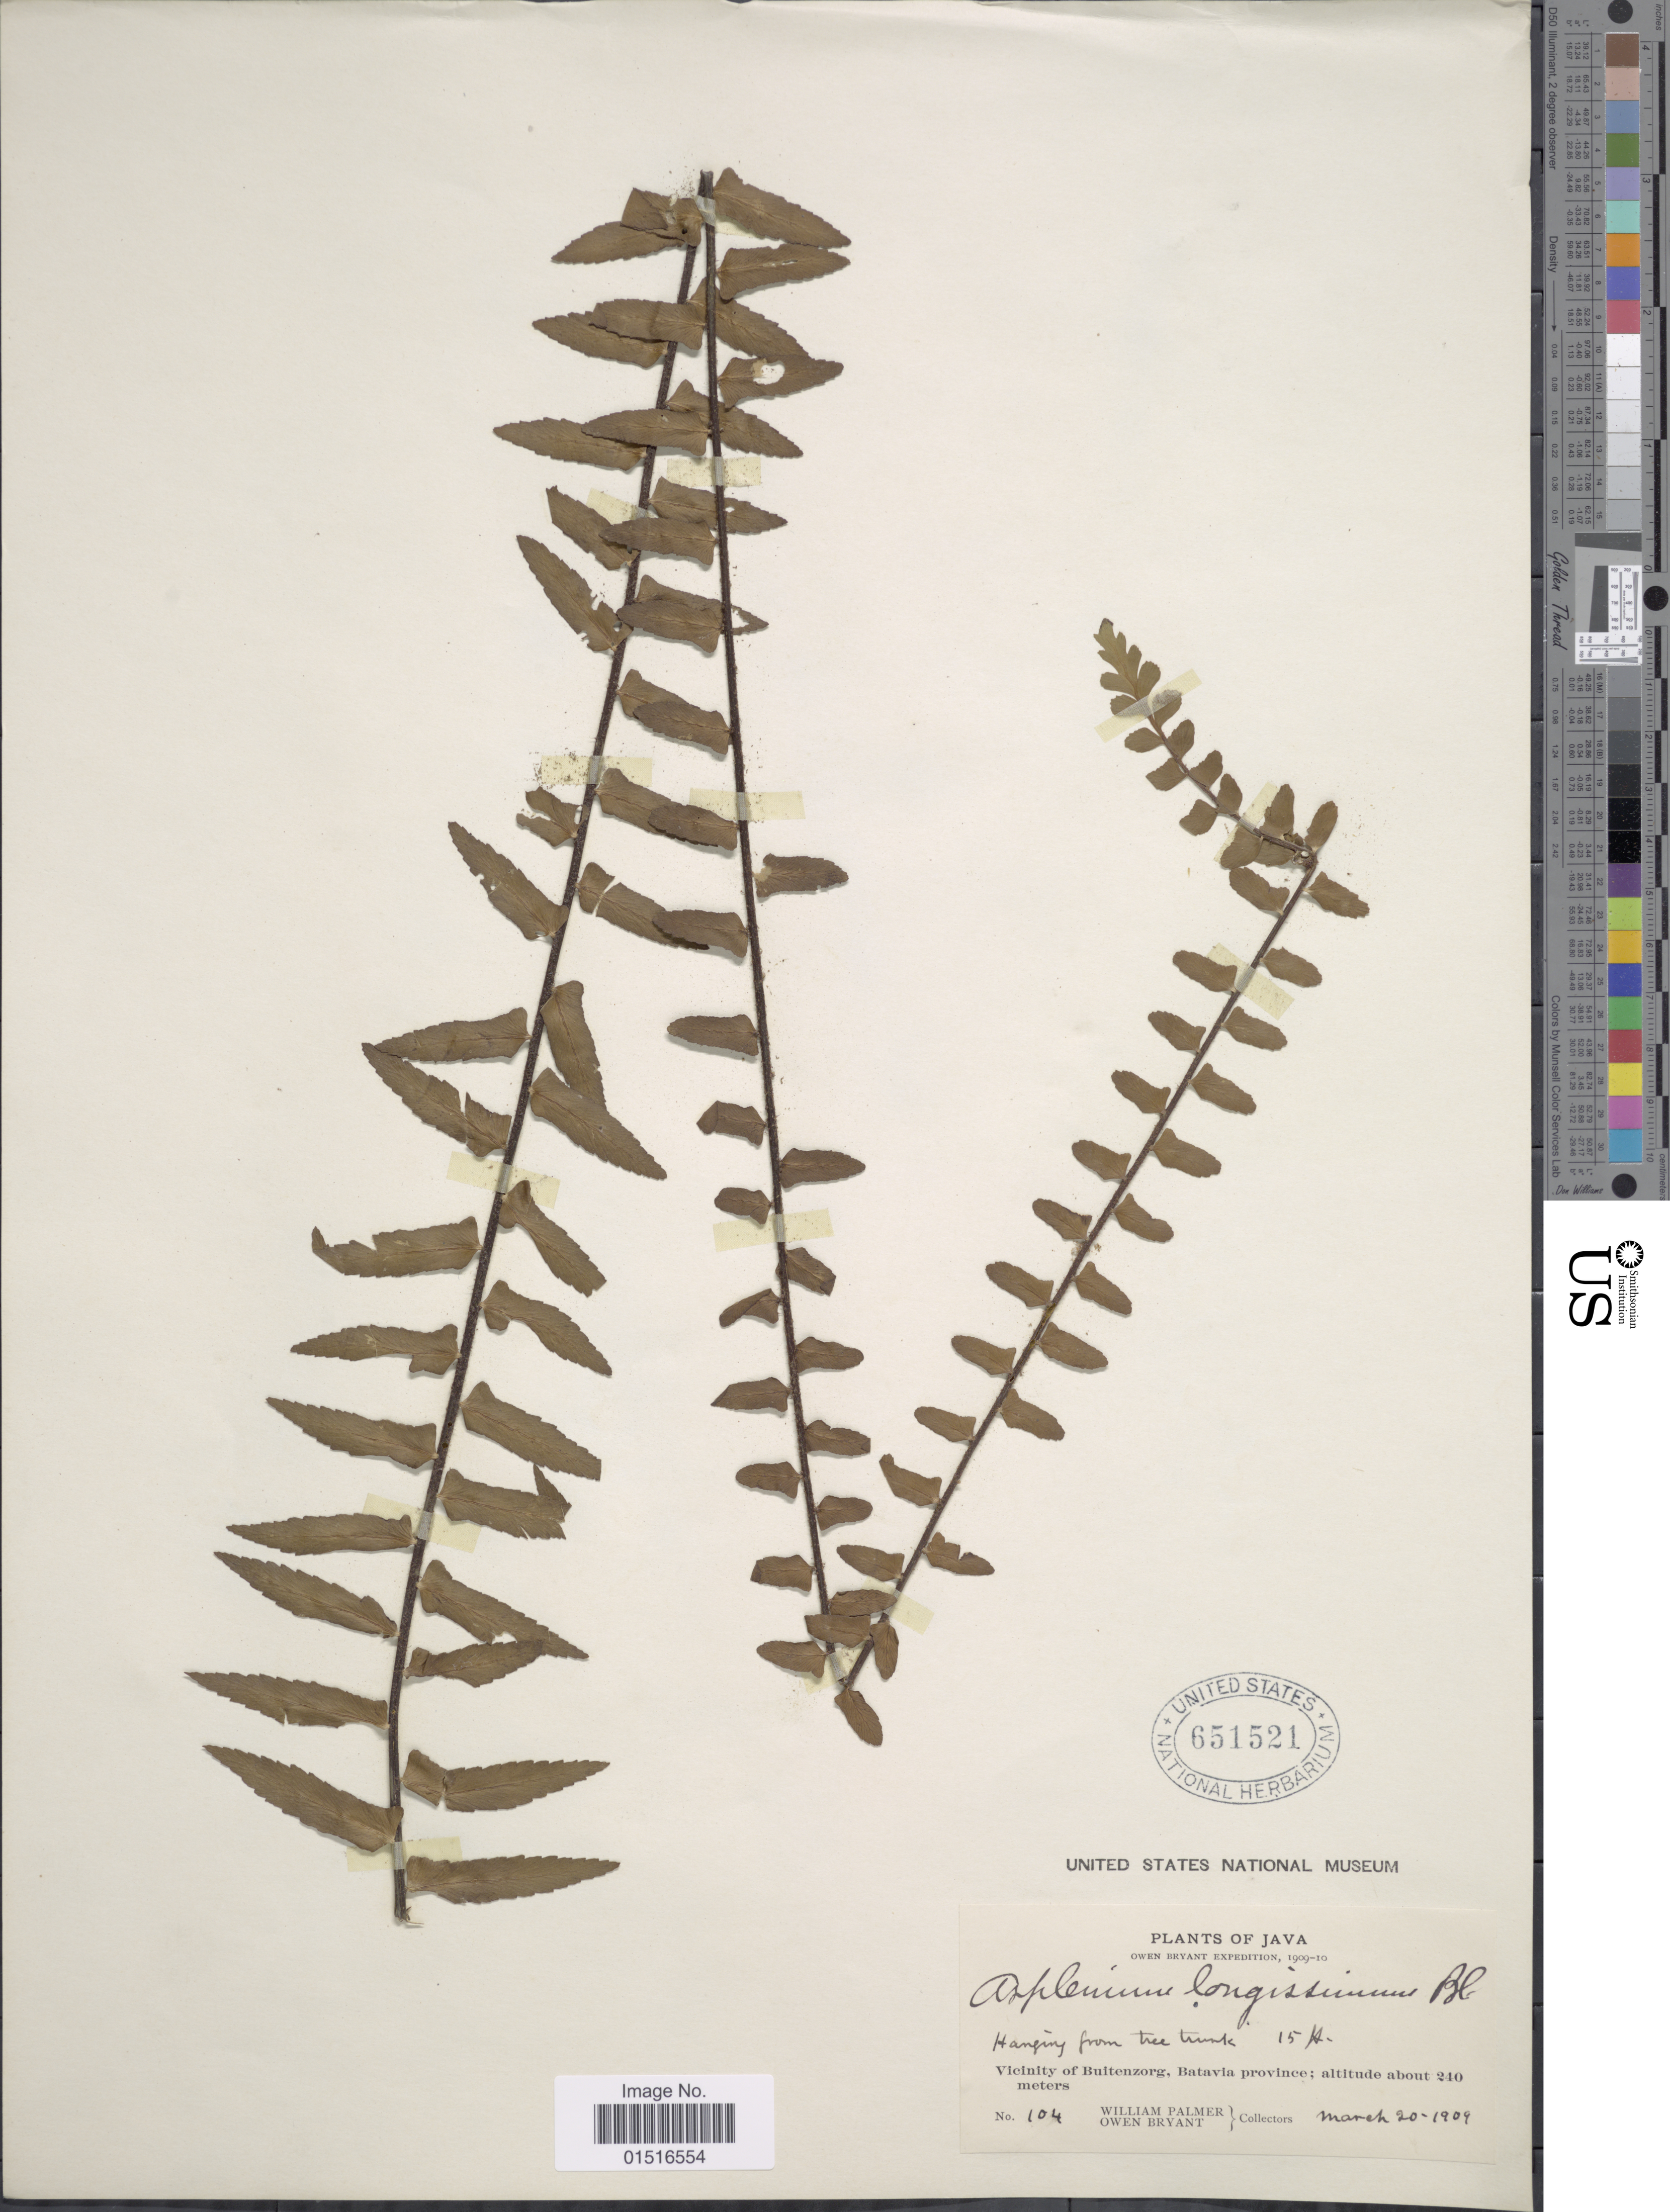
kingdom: Plantae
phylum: Tracheophyta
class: Polypodiopsida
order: Polypodiales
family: Aspleniaceae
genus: Asplenium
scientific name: Asplenium longissimum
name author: Blume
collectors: W. Palmer & O. Bryant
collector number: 104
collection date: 1909-03-20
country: Indonesia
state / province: Java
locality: Vicinity of Buitenzorg, Batavia province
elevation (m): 240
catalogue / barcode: US 651521